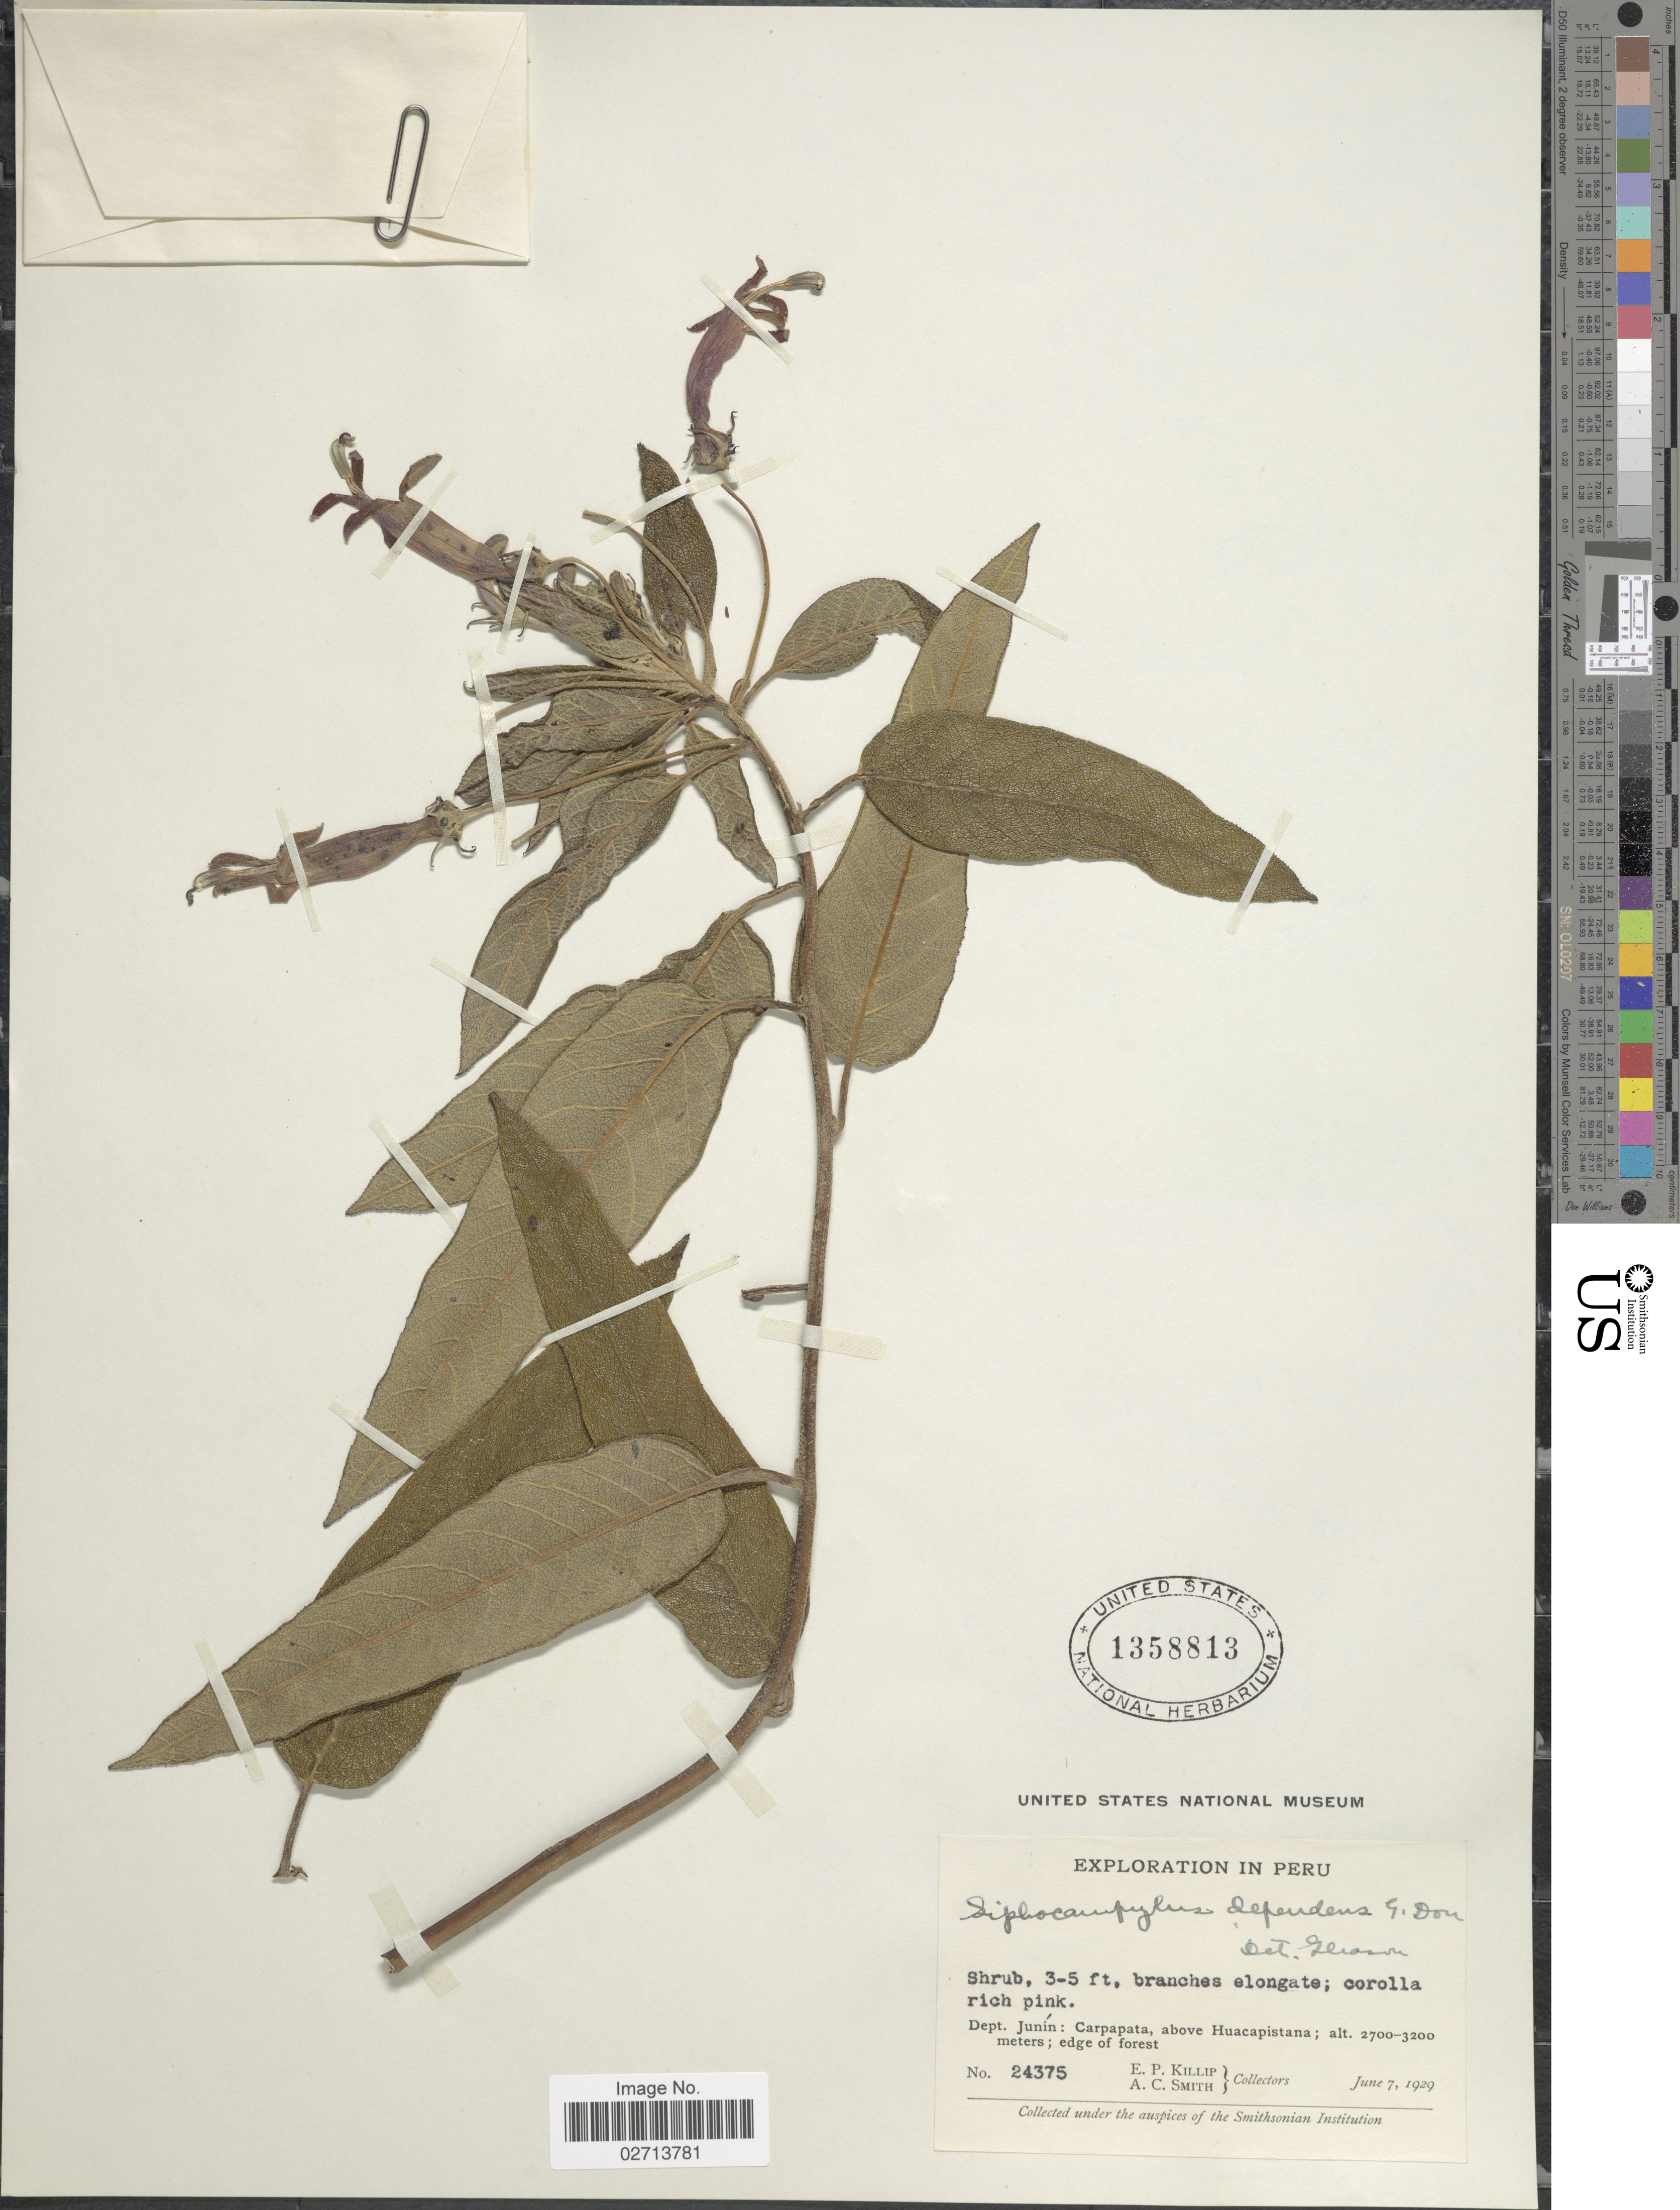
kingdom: Plantae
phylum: Tracheophyta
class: Magnoliopsida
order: Asterales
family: Campanulaceae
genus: Siphocampylus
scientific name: Siphocampylus dependens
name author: G. Don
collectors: E. P. Killip & A. C. Smith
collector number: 24375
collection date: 1929-06-07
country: Peru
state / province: Junín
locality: Dept. Junín: Carpapata, above Huacapistana; edge of forest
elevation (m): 2700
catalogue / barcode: US 1358813